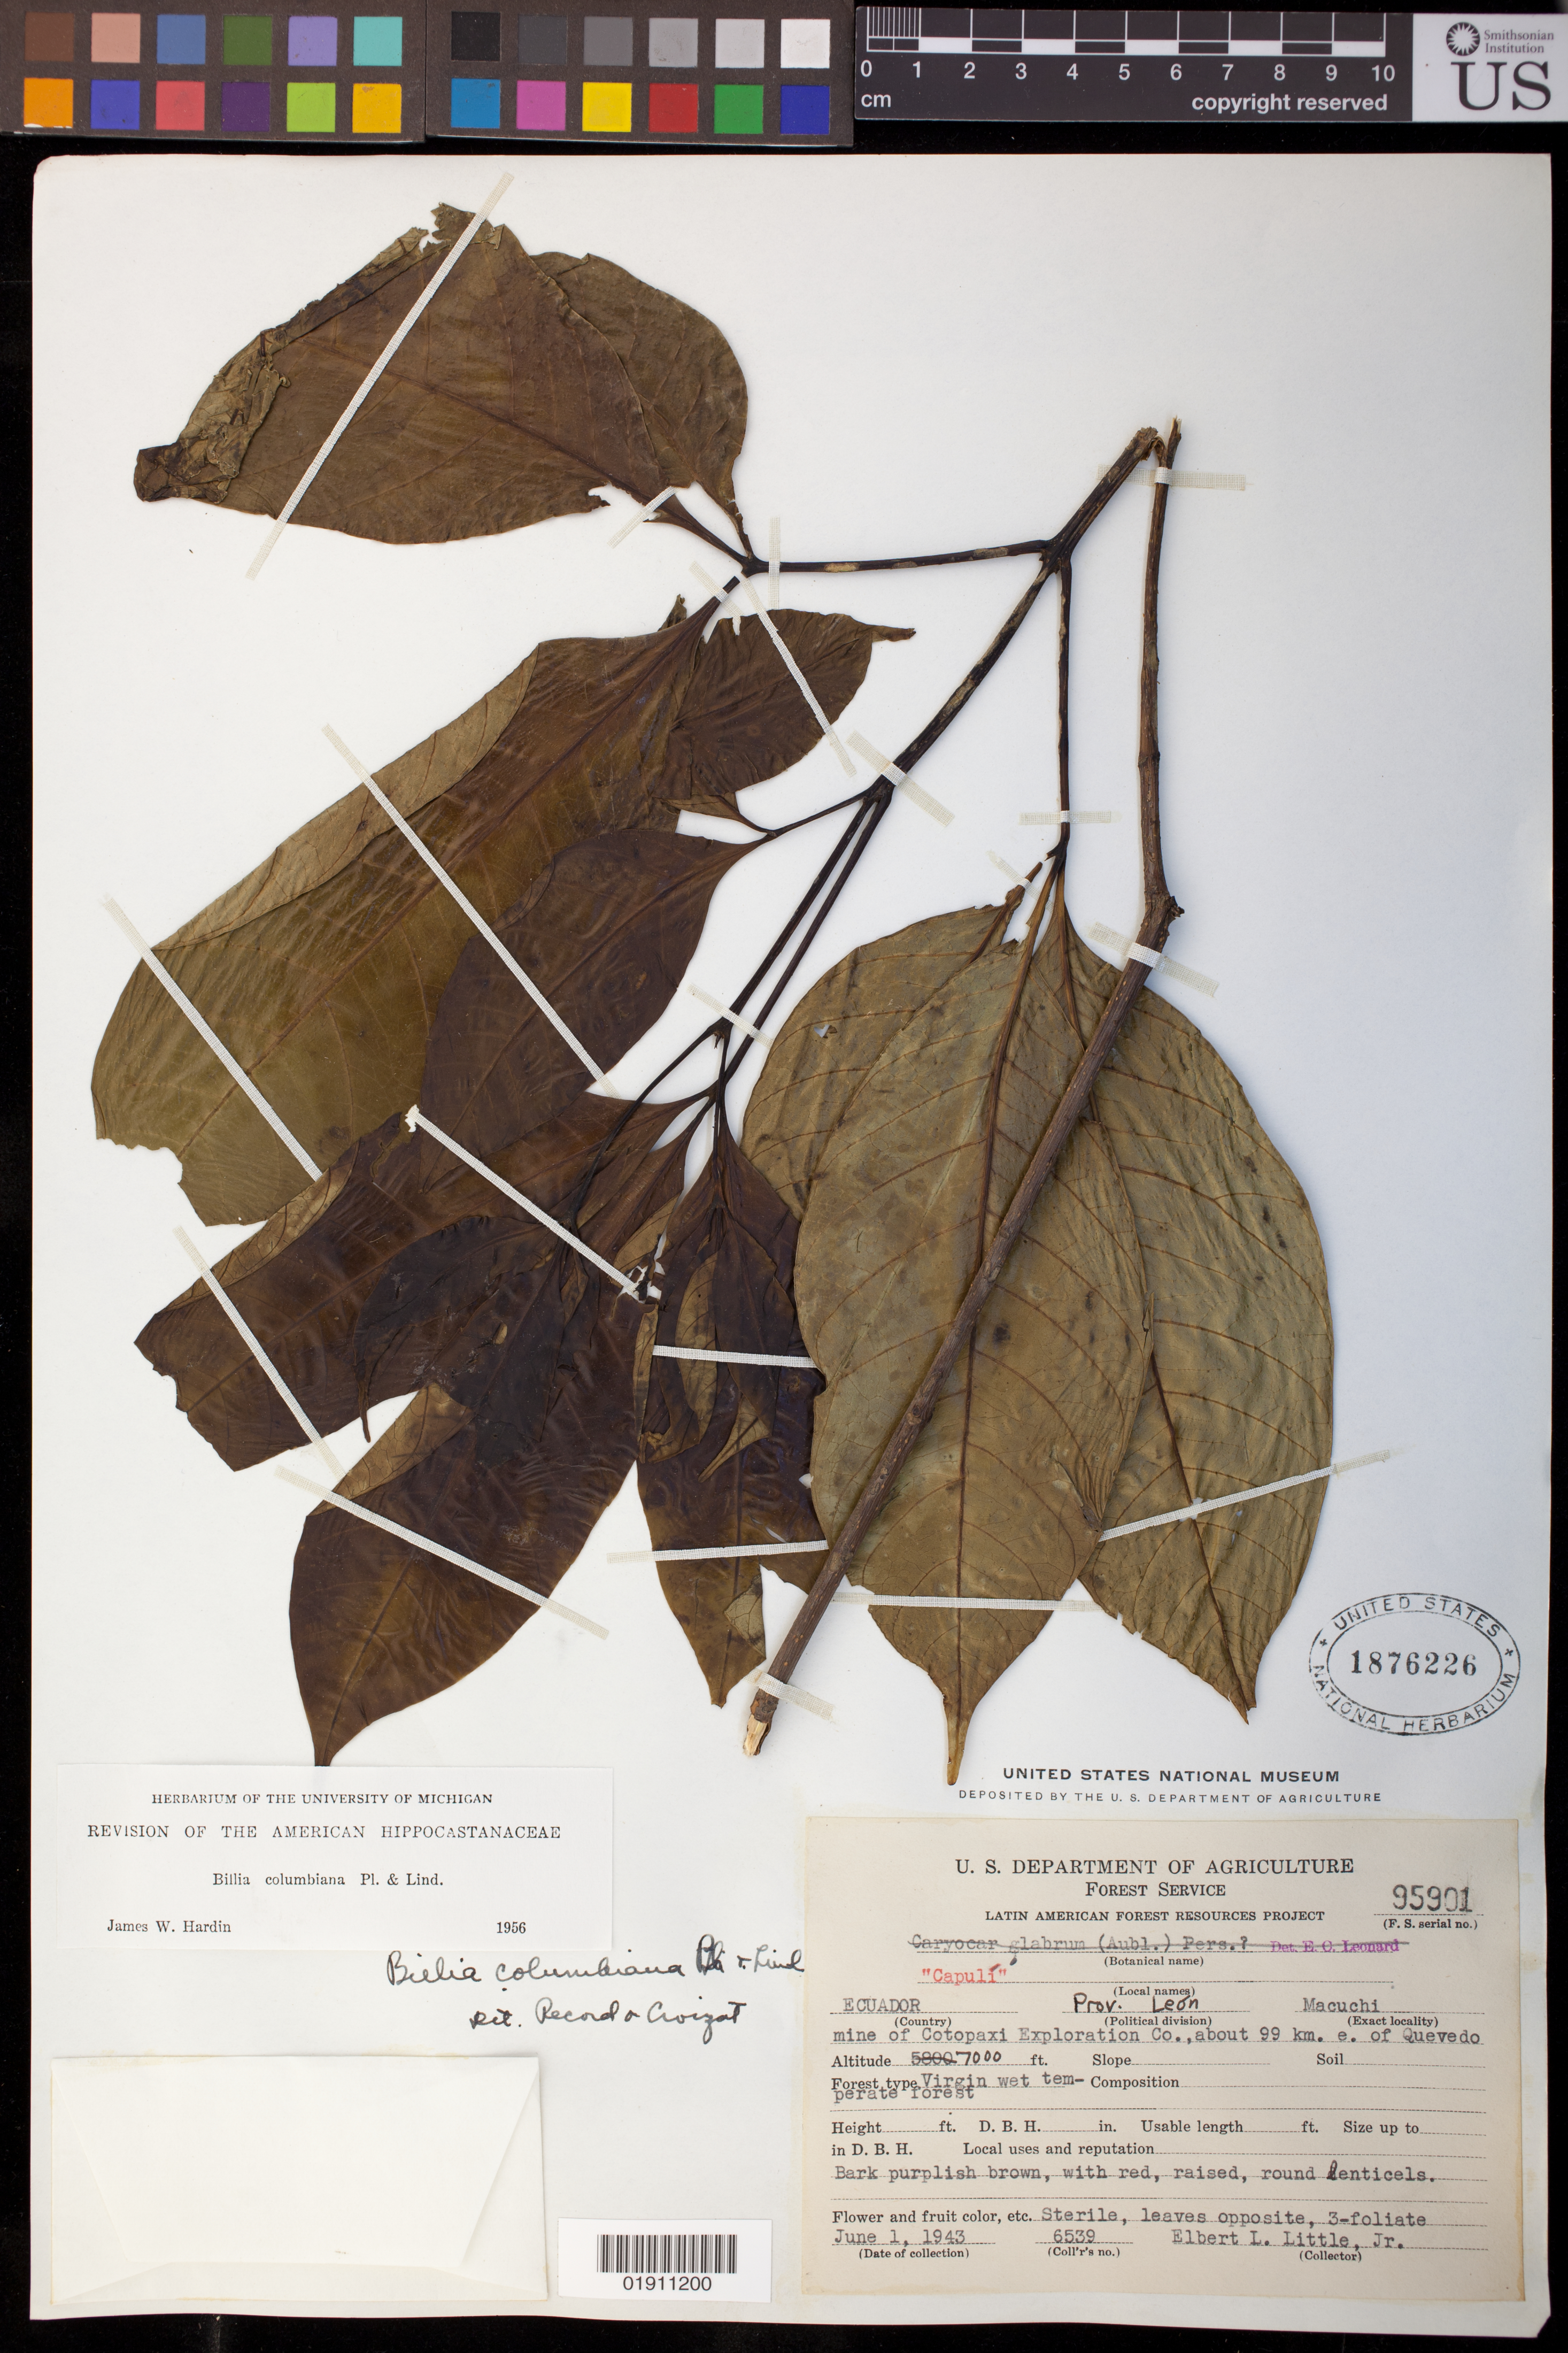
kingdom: Plantae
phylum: Tracheophyta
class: Magnoliopsida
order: Sapindales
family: Sapindaceae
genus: Billia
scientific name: Billia rosea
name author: (Planch. & Linden) C. Ulloa & P.M. Jørg.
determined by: Acevedo-Rodríguez, P., (BOT), Smithsonian Institution - National Museum of Natural History (UNITED STATES)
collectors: E. L. Little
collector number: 6539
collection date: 1943-06-01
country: Ecuador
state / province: Cotopaxi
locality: Prov. Leon; Macuchi; mine of Cotopaxi Exploration Co., about 99 km. e. of Quevedo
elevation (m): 2134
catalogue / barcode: US 1876226